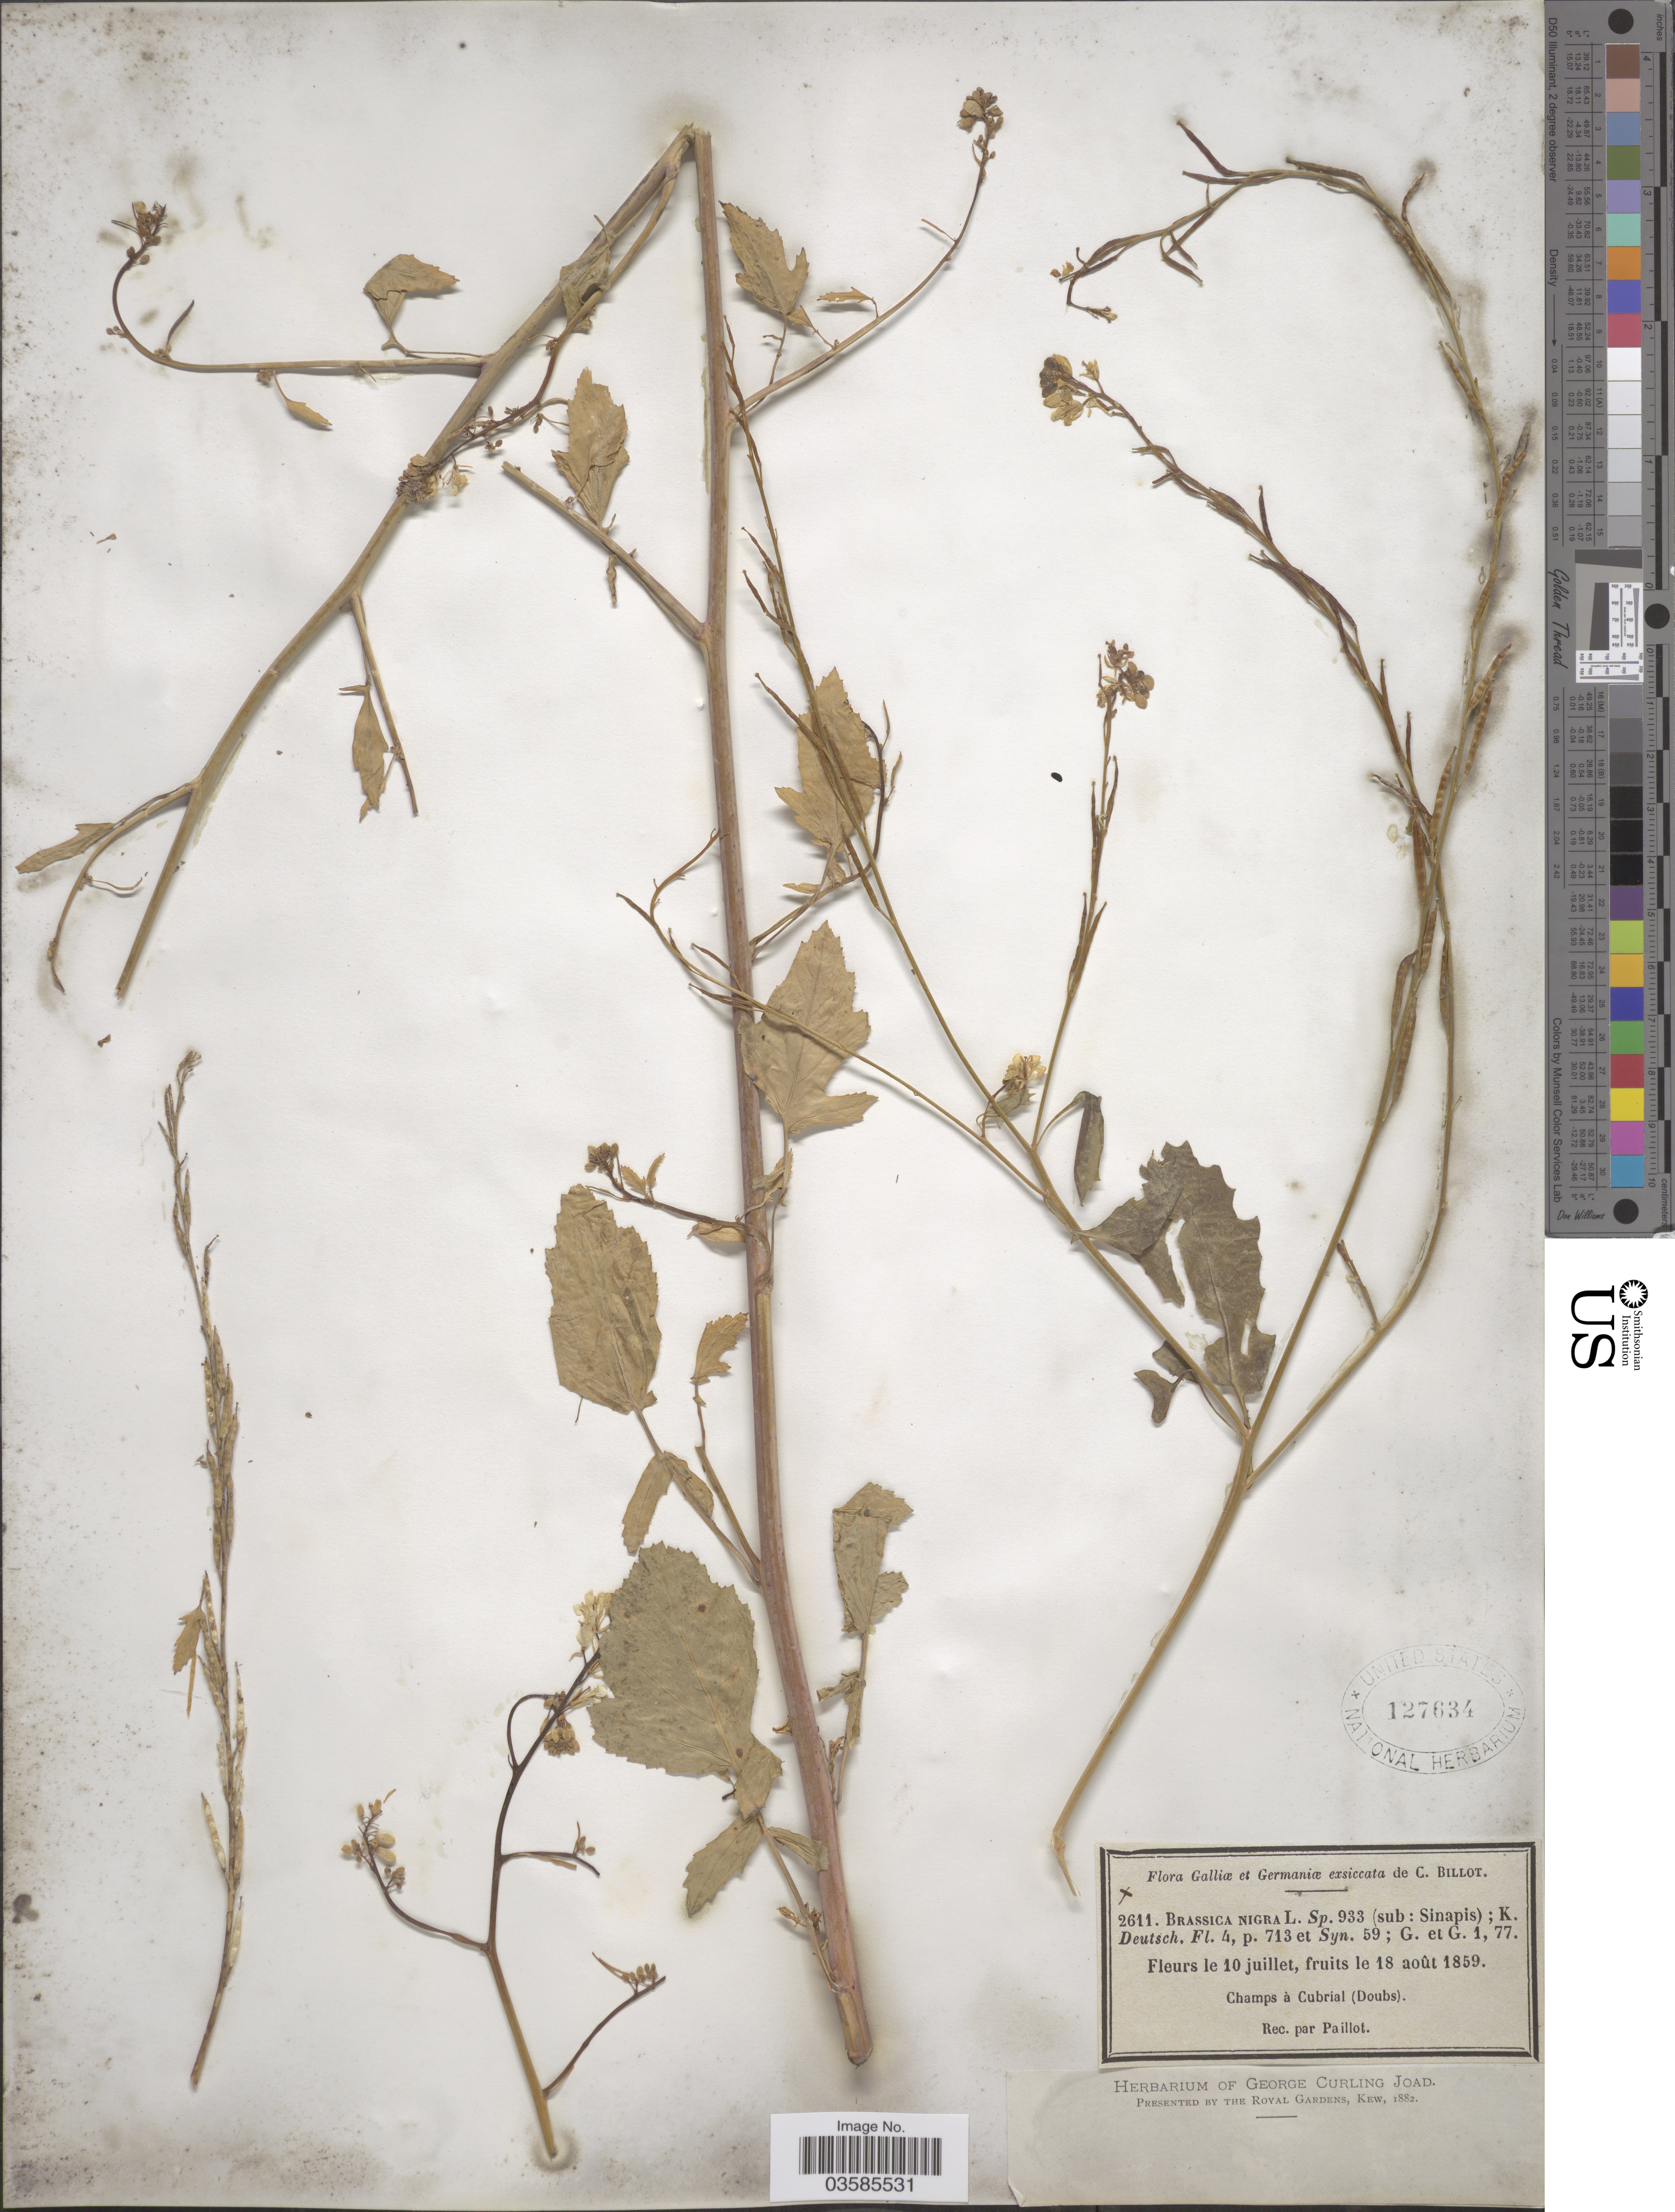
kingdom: Plantae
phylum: Tracheophyta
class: Magnoliopsida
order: Brassicales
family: Brassicaceae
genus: Brassica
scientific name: Brassica nigra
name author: (L.) W.D.J. Koch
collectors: Paillot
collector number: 2611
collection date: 1859-07-10/1859-08-18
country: France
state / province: Bourgogne-Franche-Comté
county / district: Doubs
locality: Champs à Cubrial (Doubs).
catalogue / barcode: US 127634